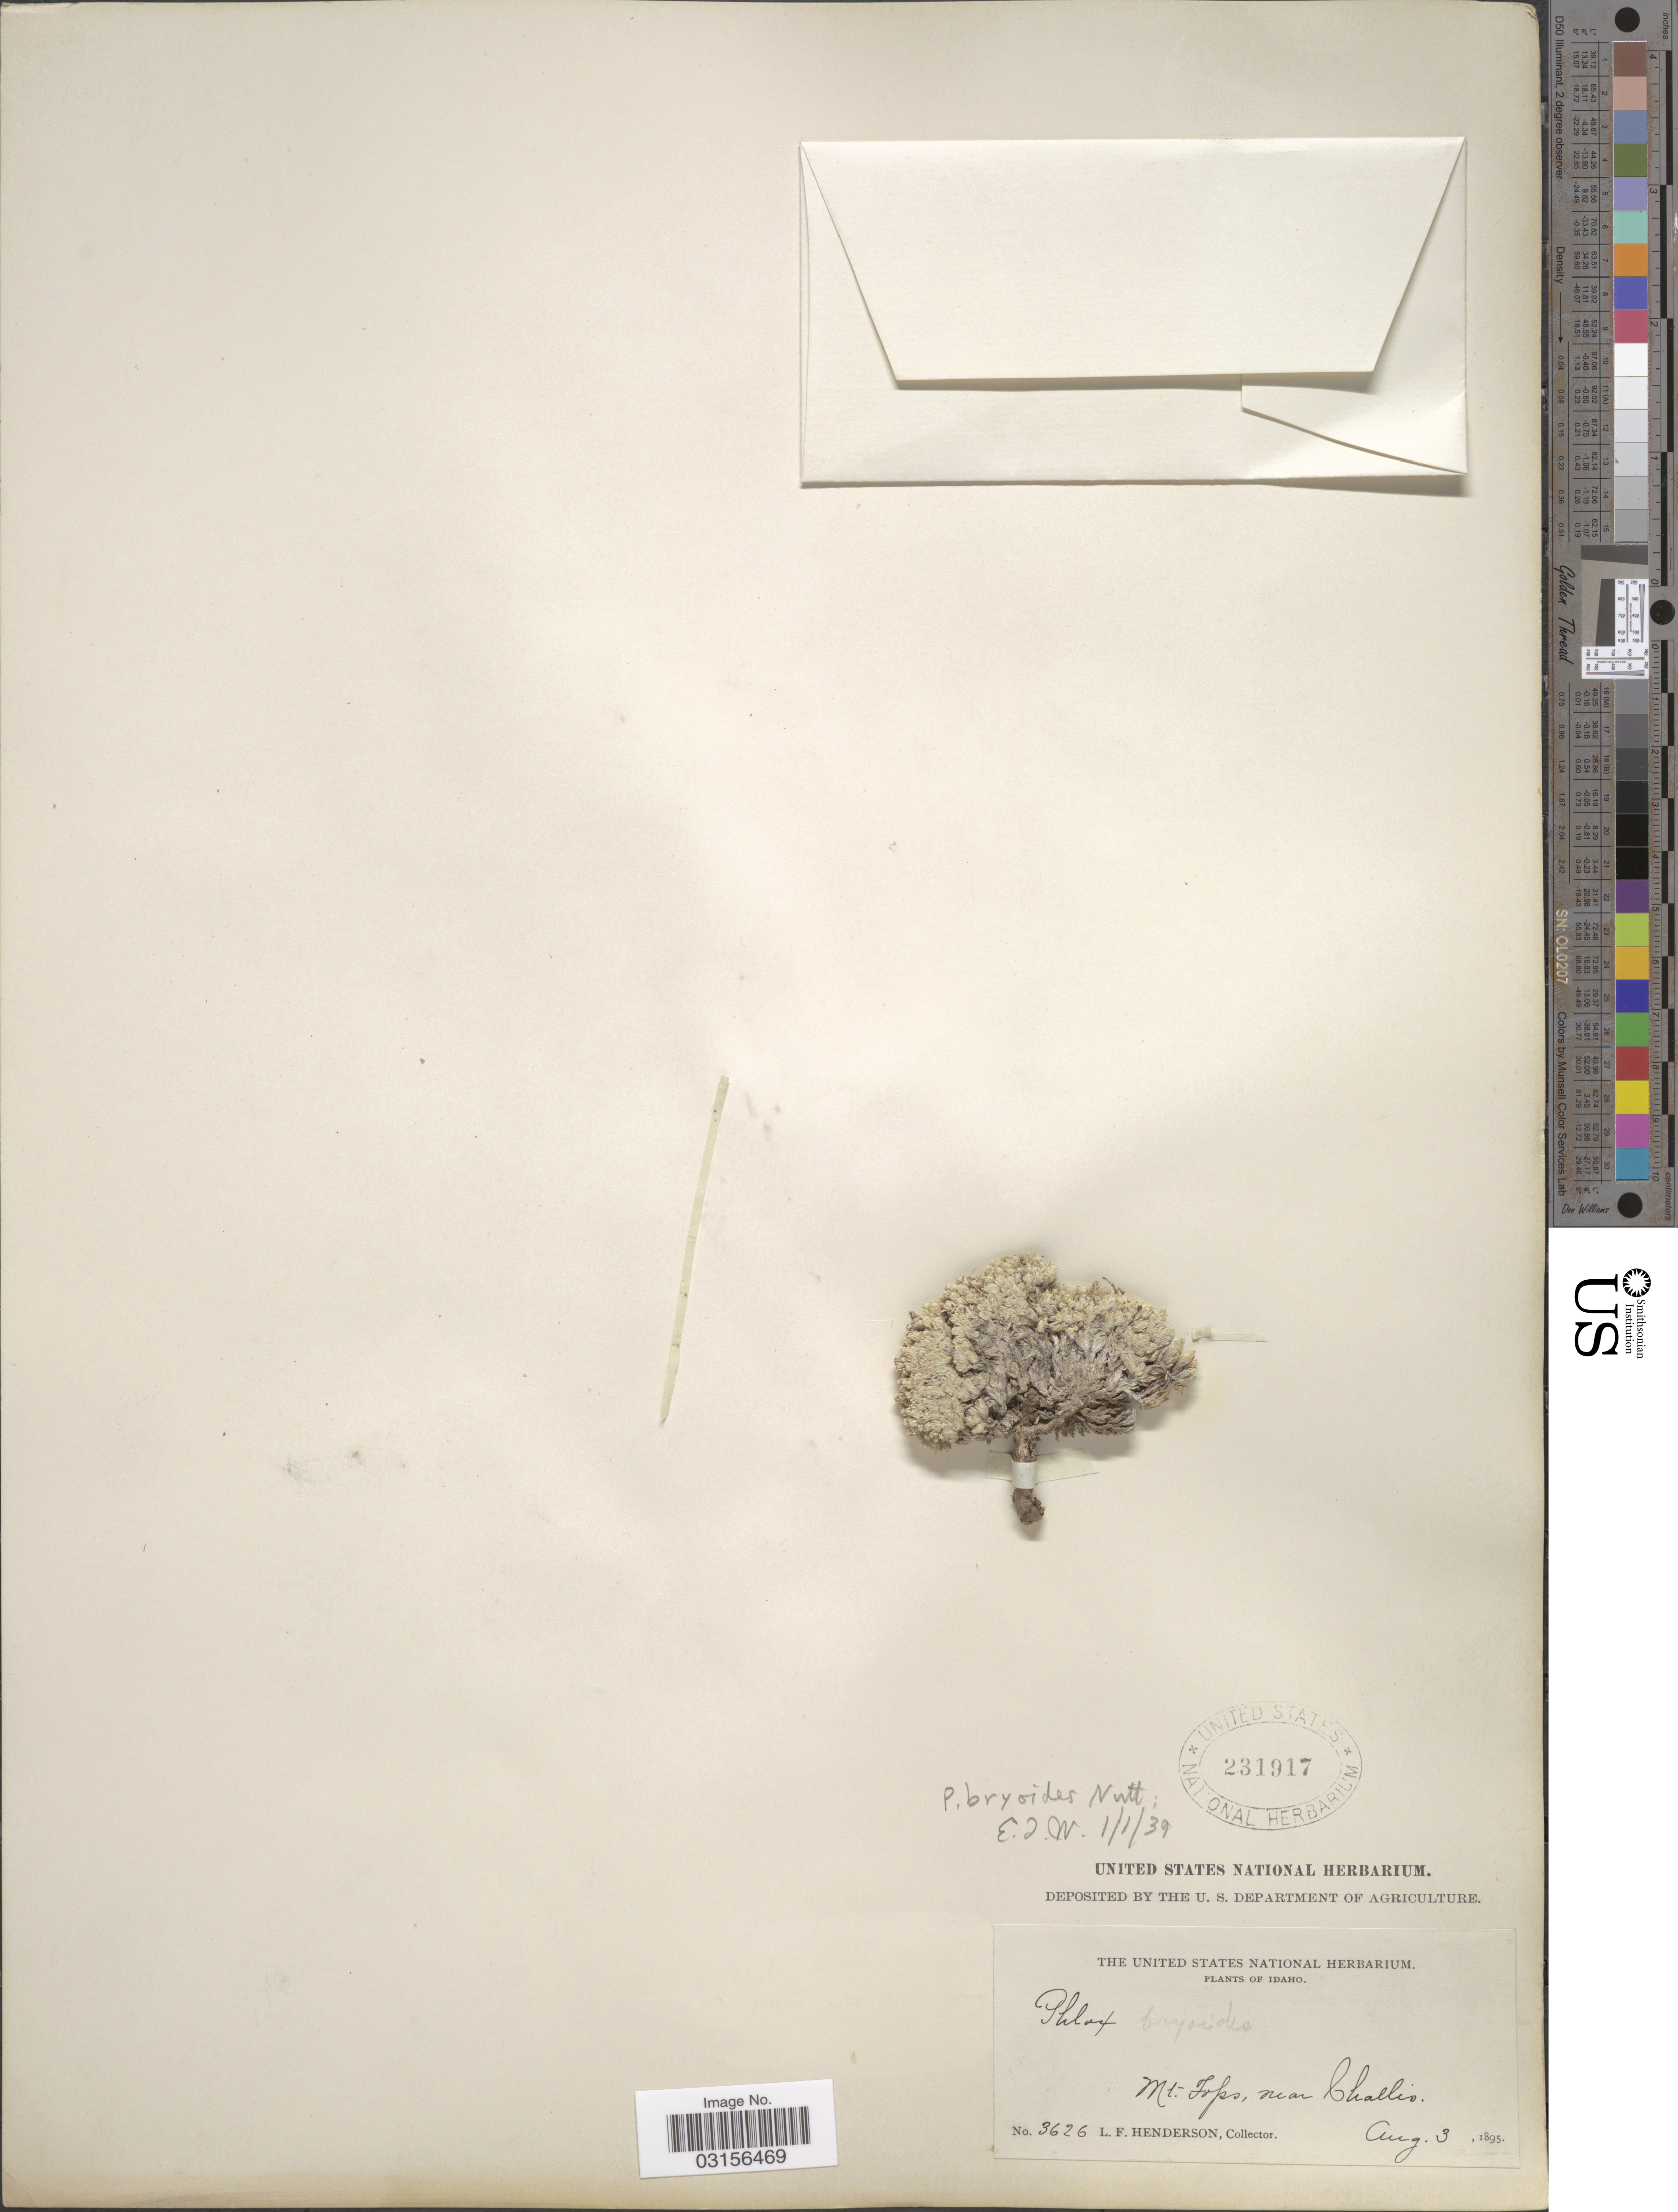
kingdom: Plantae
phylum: Tracheophyta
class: Magnoliopsida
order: Ericales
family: Polemoniaceae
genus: Phlox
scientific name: Phlox hoodii subsp. muscoides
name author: (Nutt.) Wherry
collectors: L. Henderson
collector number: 3626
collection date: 1895-08-03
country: United States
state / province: Idaho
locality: Mt. Tops, near Challis.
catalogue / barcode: US 231917